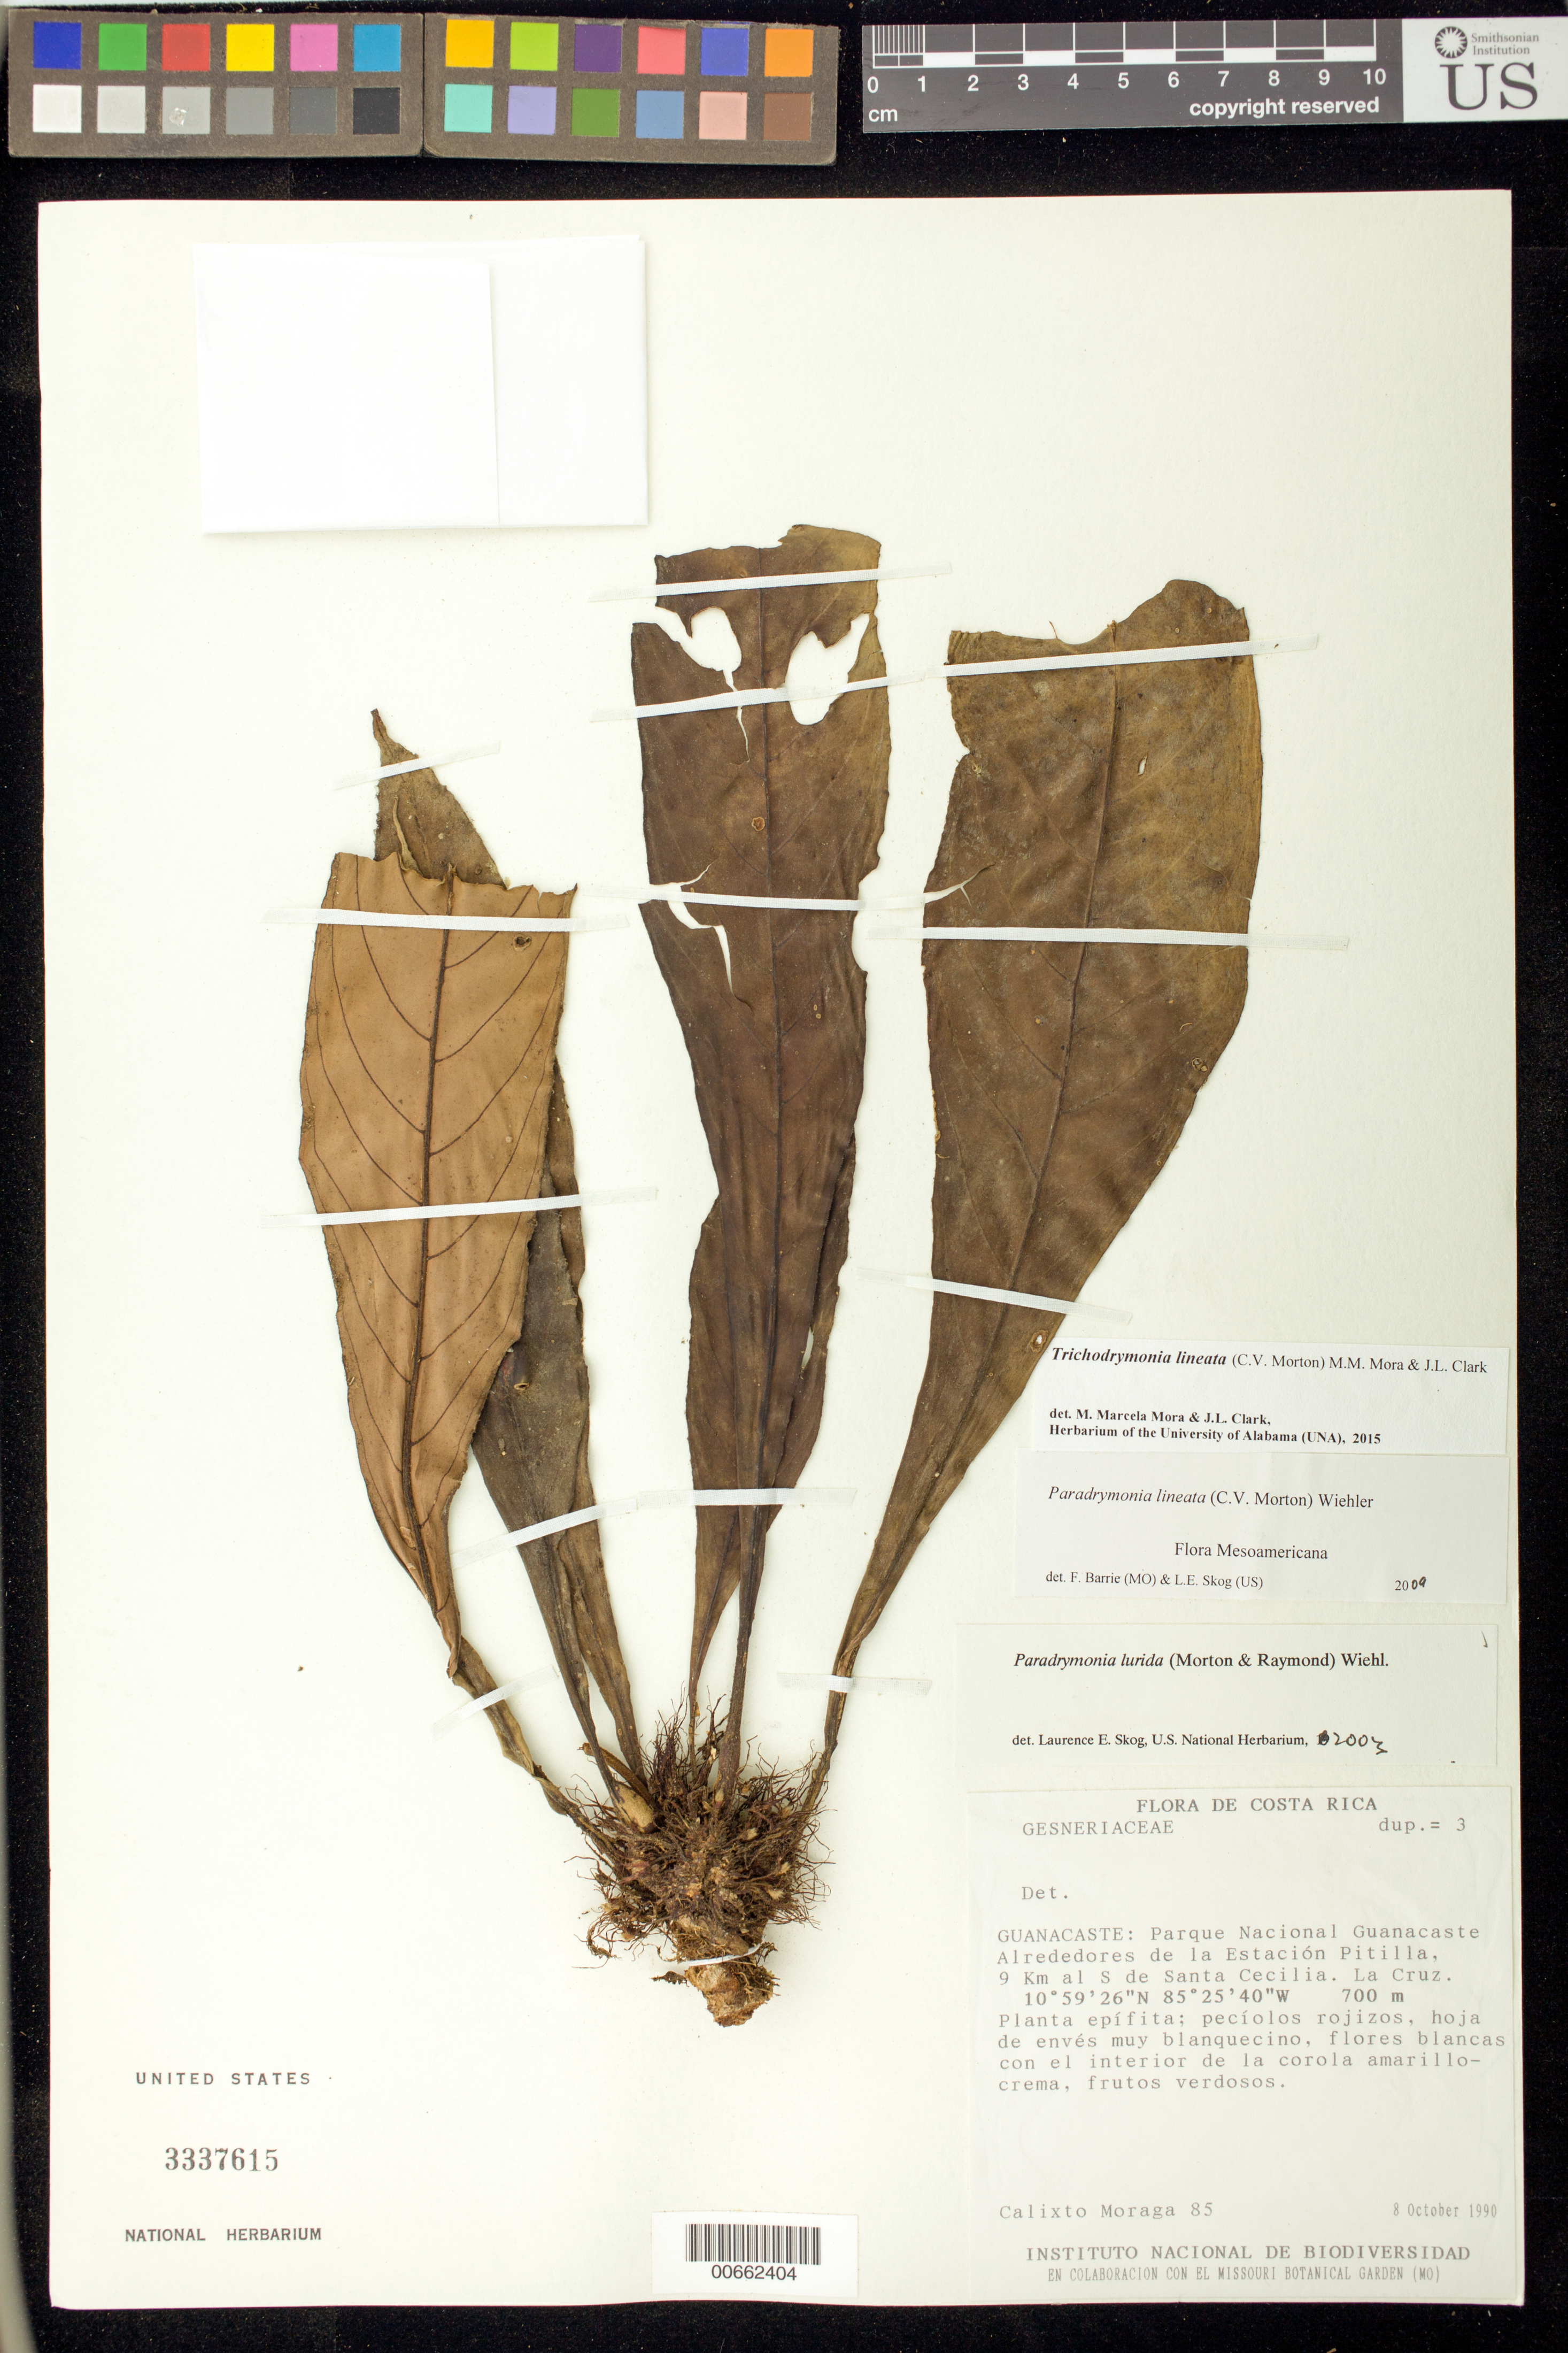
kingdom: Plantae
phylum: Tracheophyta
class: Magnoliopsida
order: Lamiales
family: Gesneriaceae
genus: Trichodrymonia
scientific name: Trichodrymonia lineata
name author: (C.V. Morton) M.M. Mora & J.L. Clark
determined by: Mora, M. M.; Clark, J. L.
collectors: C. Moraga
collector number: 85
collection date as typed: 08 Oct 1990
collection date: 1990-10-08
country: Costa Rica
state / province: Guanacaste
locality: Parque Nacional Guanacaste, alrededores de la Estación Pitilla, 9 Km al S de Santa Cecilia. La Cruz.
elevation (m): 700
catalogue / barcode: US 3337615